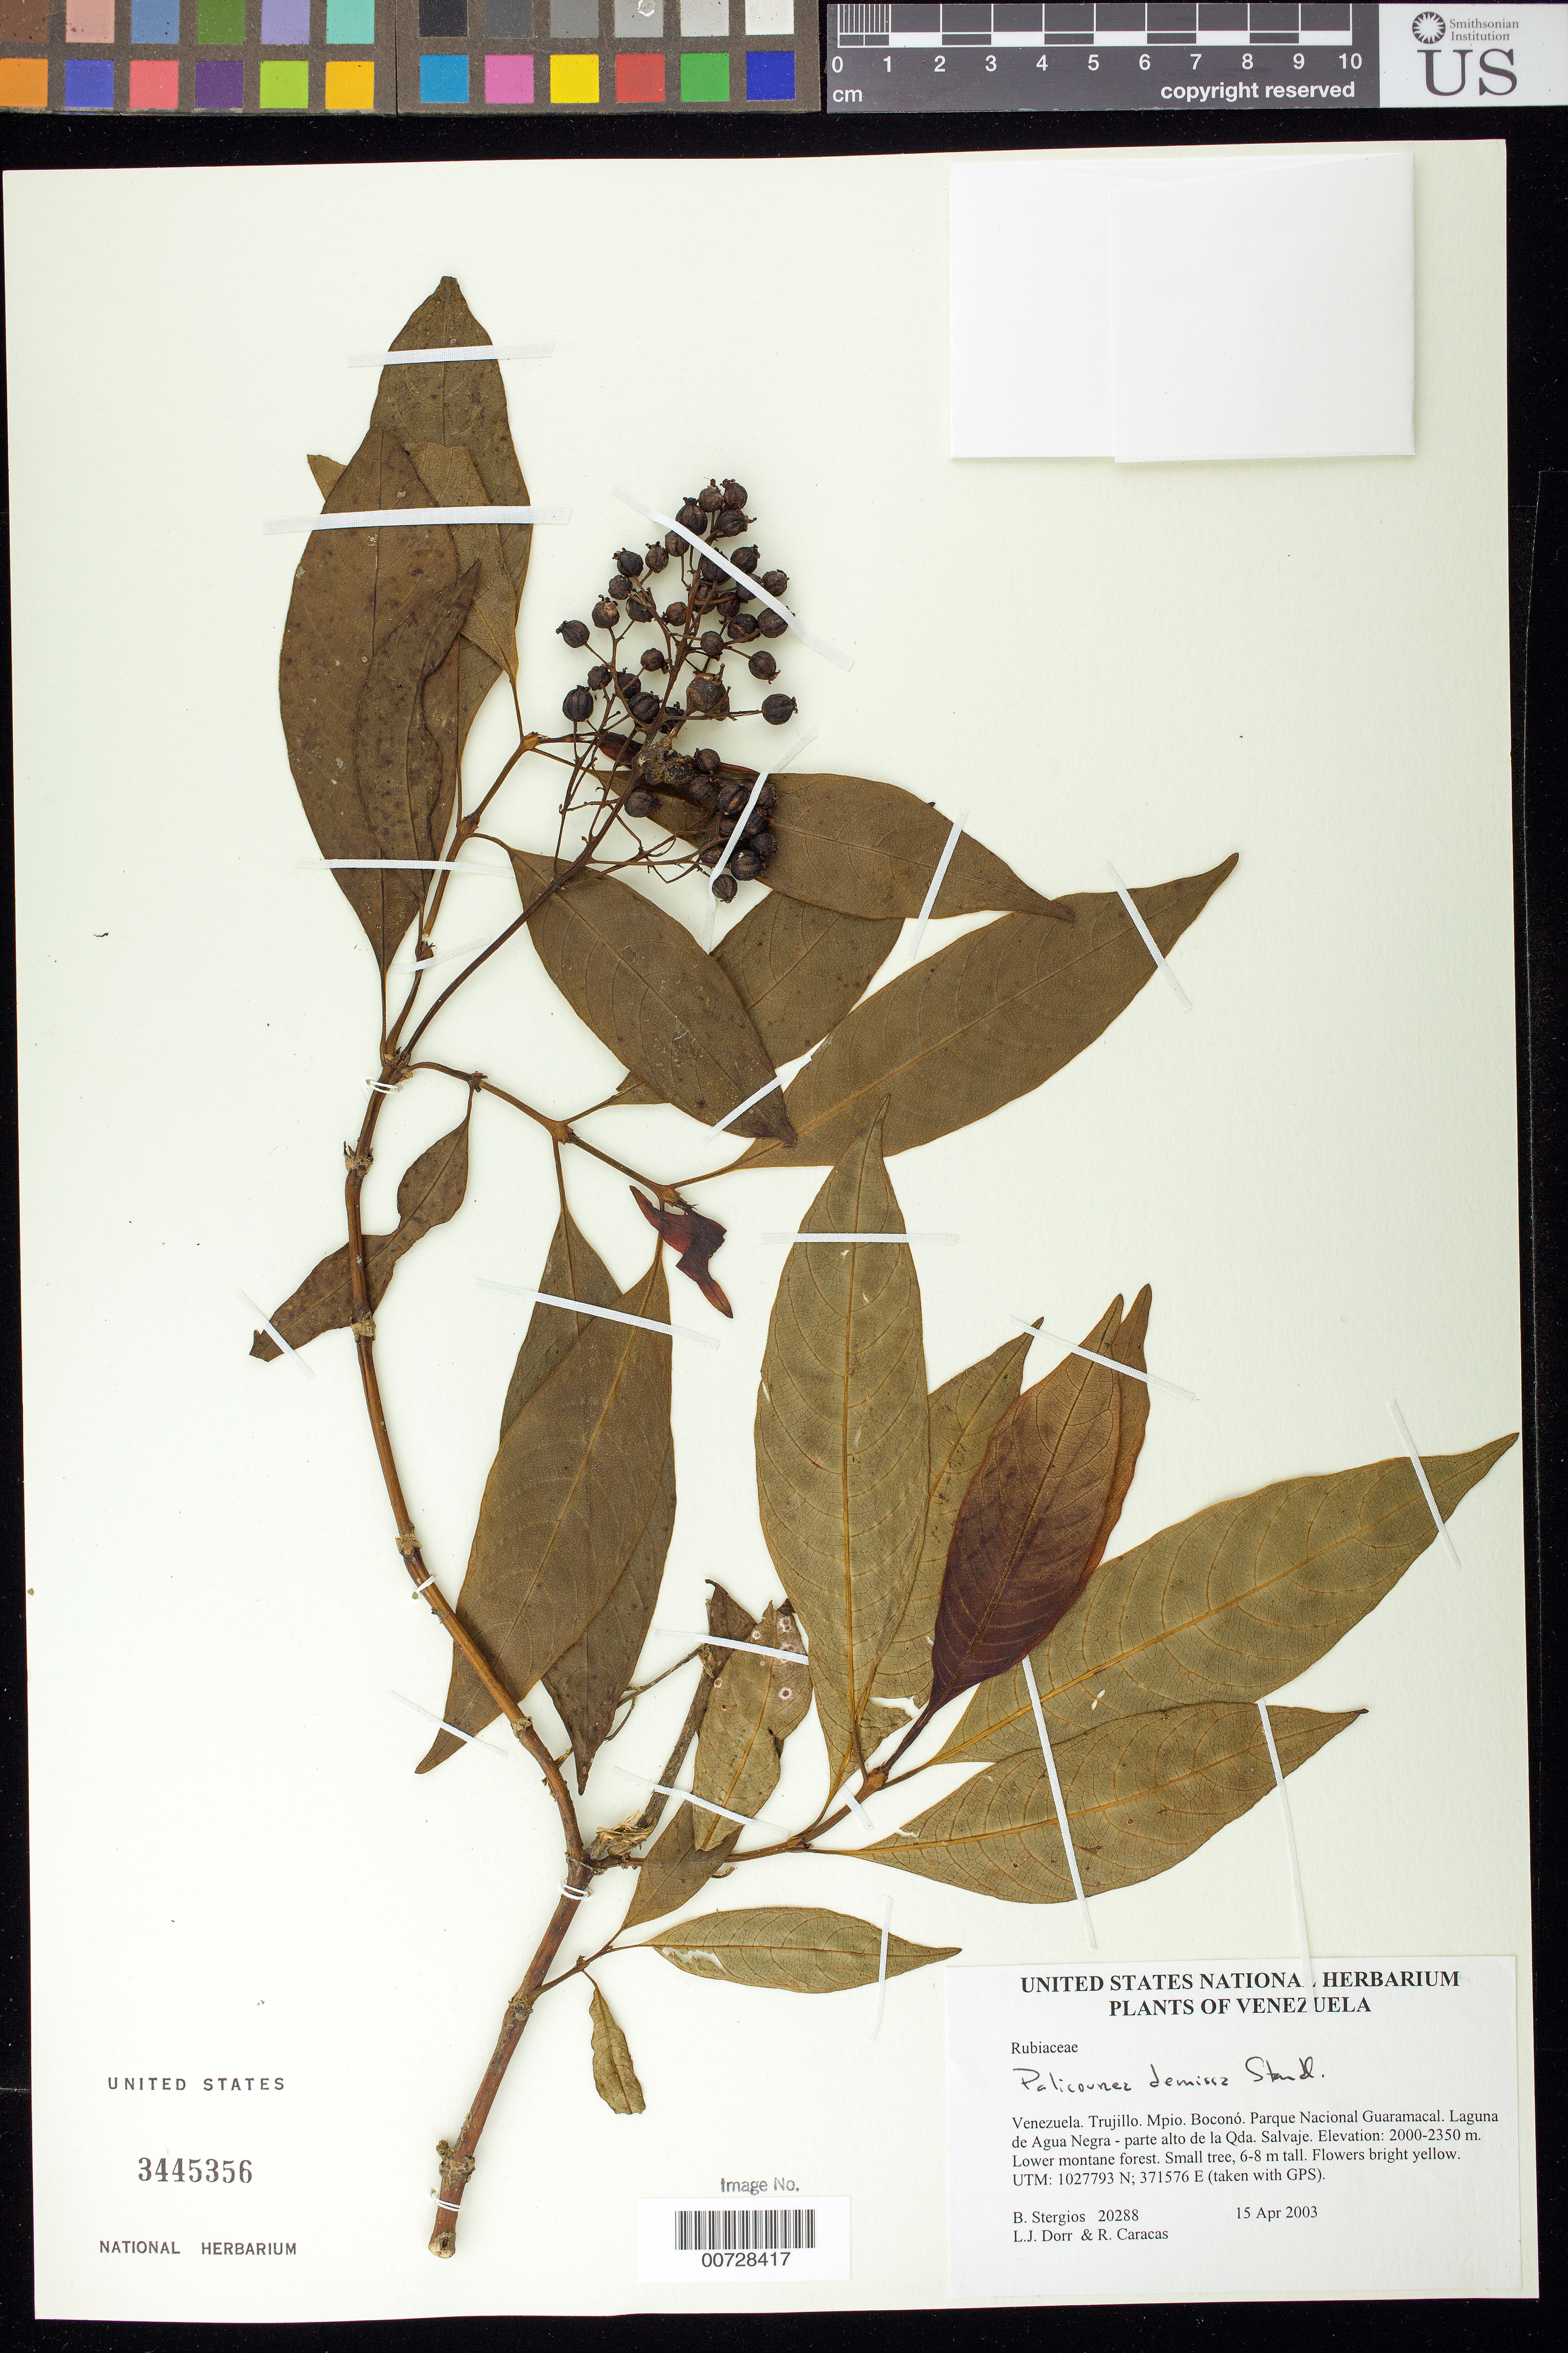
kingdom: Plantae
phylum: Tracheophyta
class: Magnoliopsida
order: Gentianales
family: Rubiaceae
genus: Palicourea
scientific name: Palicourea demissa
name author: Standl.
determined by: Dorr, L. J., (BOT), Smithsonian Institution - National Museum of Natural History (UNITED STATES)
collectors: B. G. Stergios, L. J. Dorr & R. Caracas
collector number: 20288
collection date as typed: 15 Apr 2003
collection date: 2003-04-15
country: Venezuela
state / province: Trujillo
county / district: Boconó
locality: Parque Nacional Guaramacal, Laguna de Agua Negra - parte alto de la Qda. Salvaje.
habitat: Lower montane forest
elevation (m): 2000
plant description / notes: K, MO, PORT, US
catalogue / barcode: US 3445356